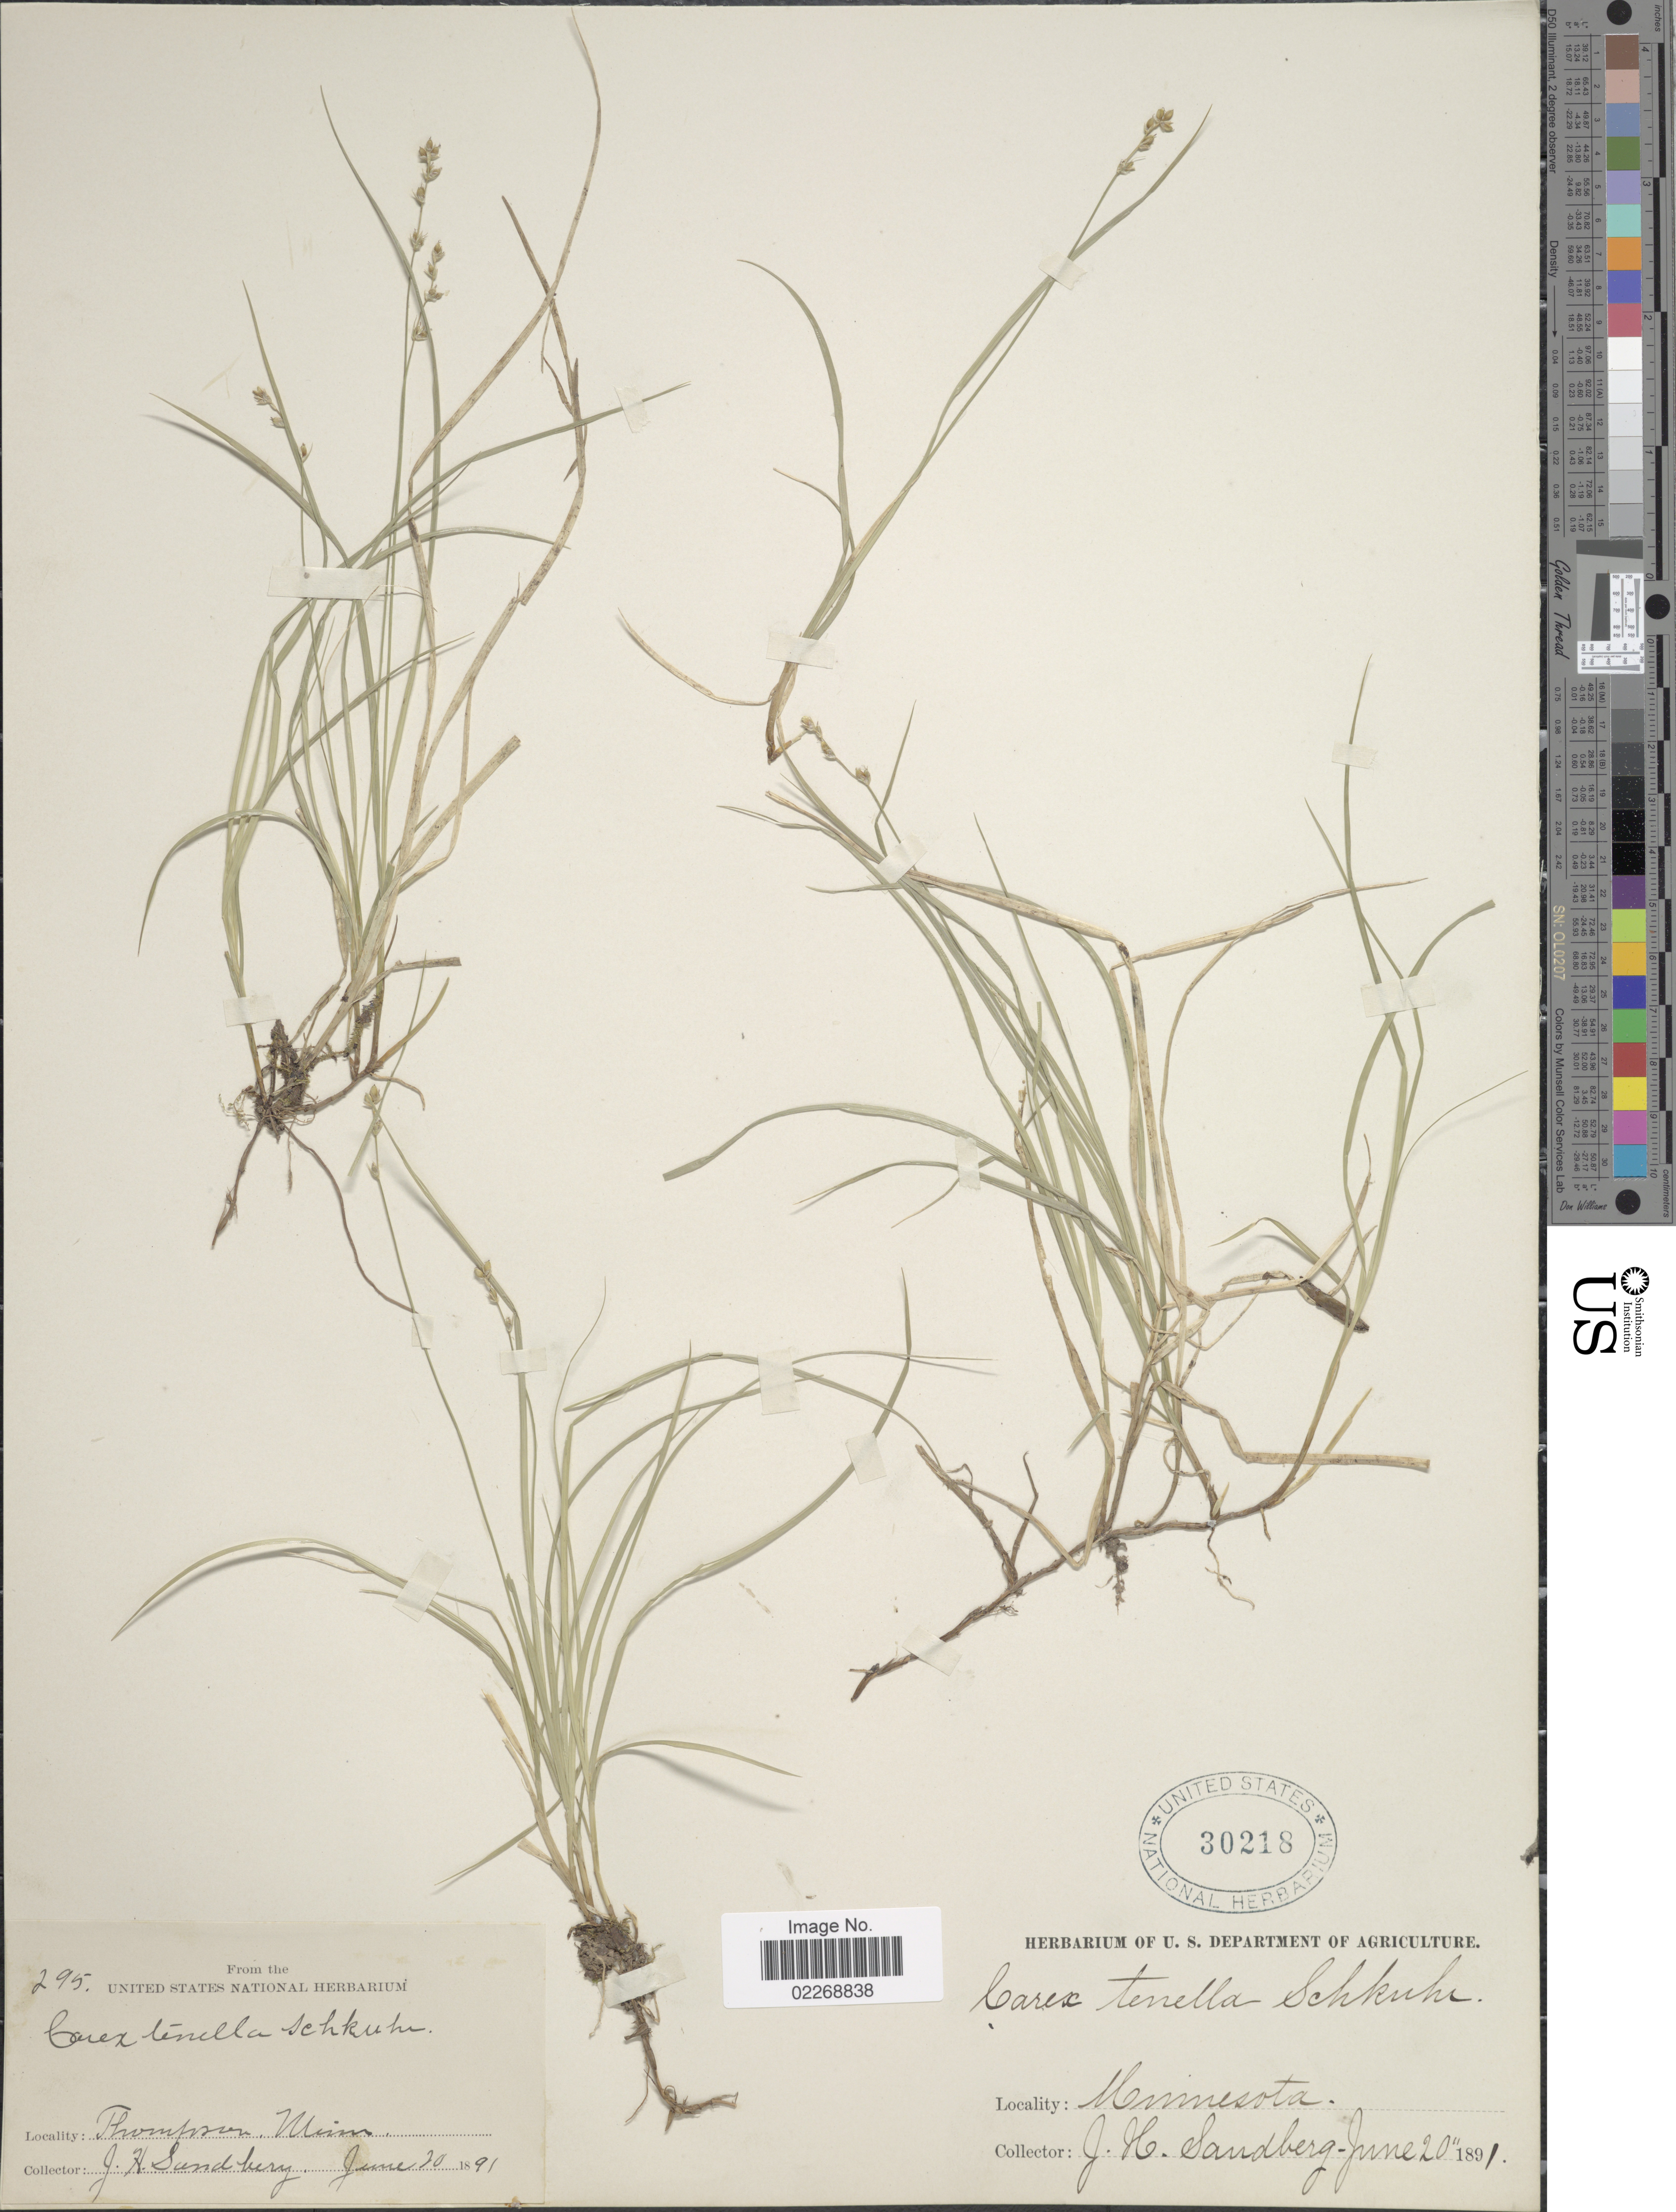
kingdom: Plantae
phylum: Tracheophyta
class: Liliopsida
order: Poales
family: Cyperaceae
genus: Carex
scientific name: Carex disperma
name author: Dewey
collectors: J. H. Sandberg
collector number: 295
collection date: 1891-06-20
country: United States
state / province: Minnesota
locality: Thompson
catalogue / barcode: US 30218